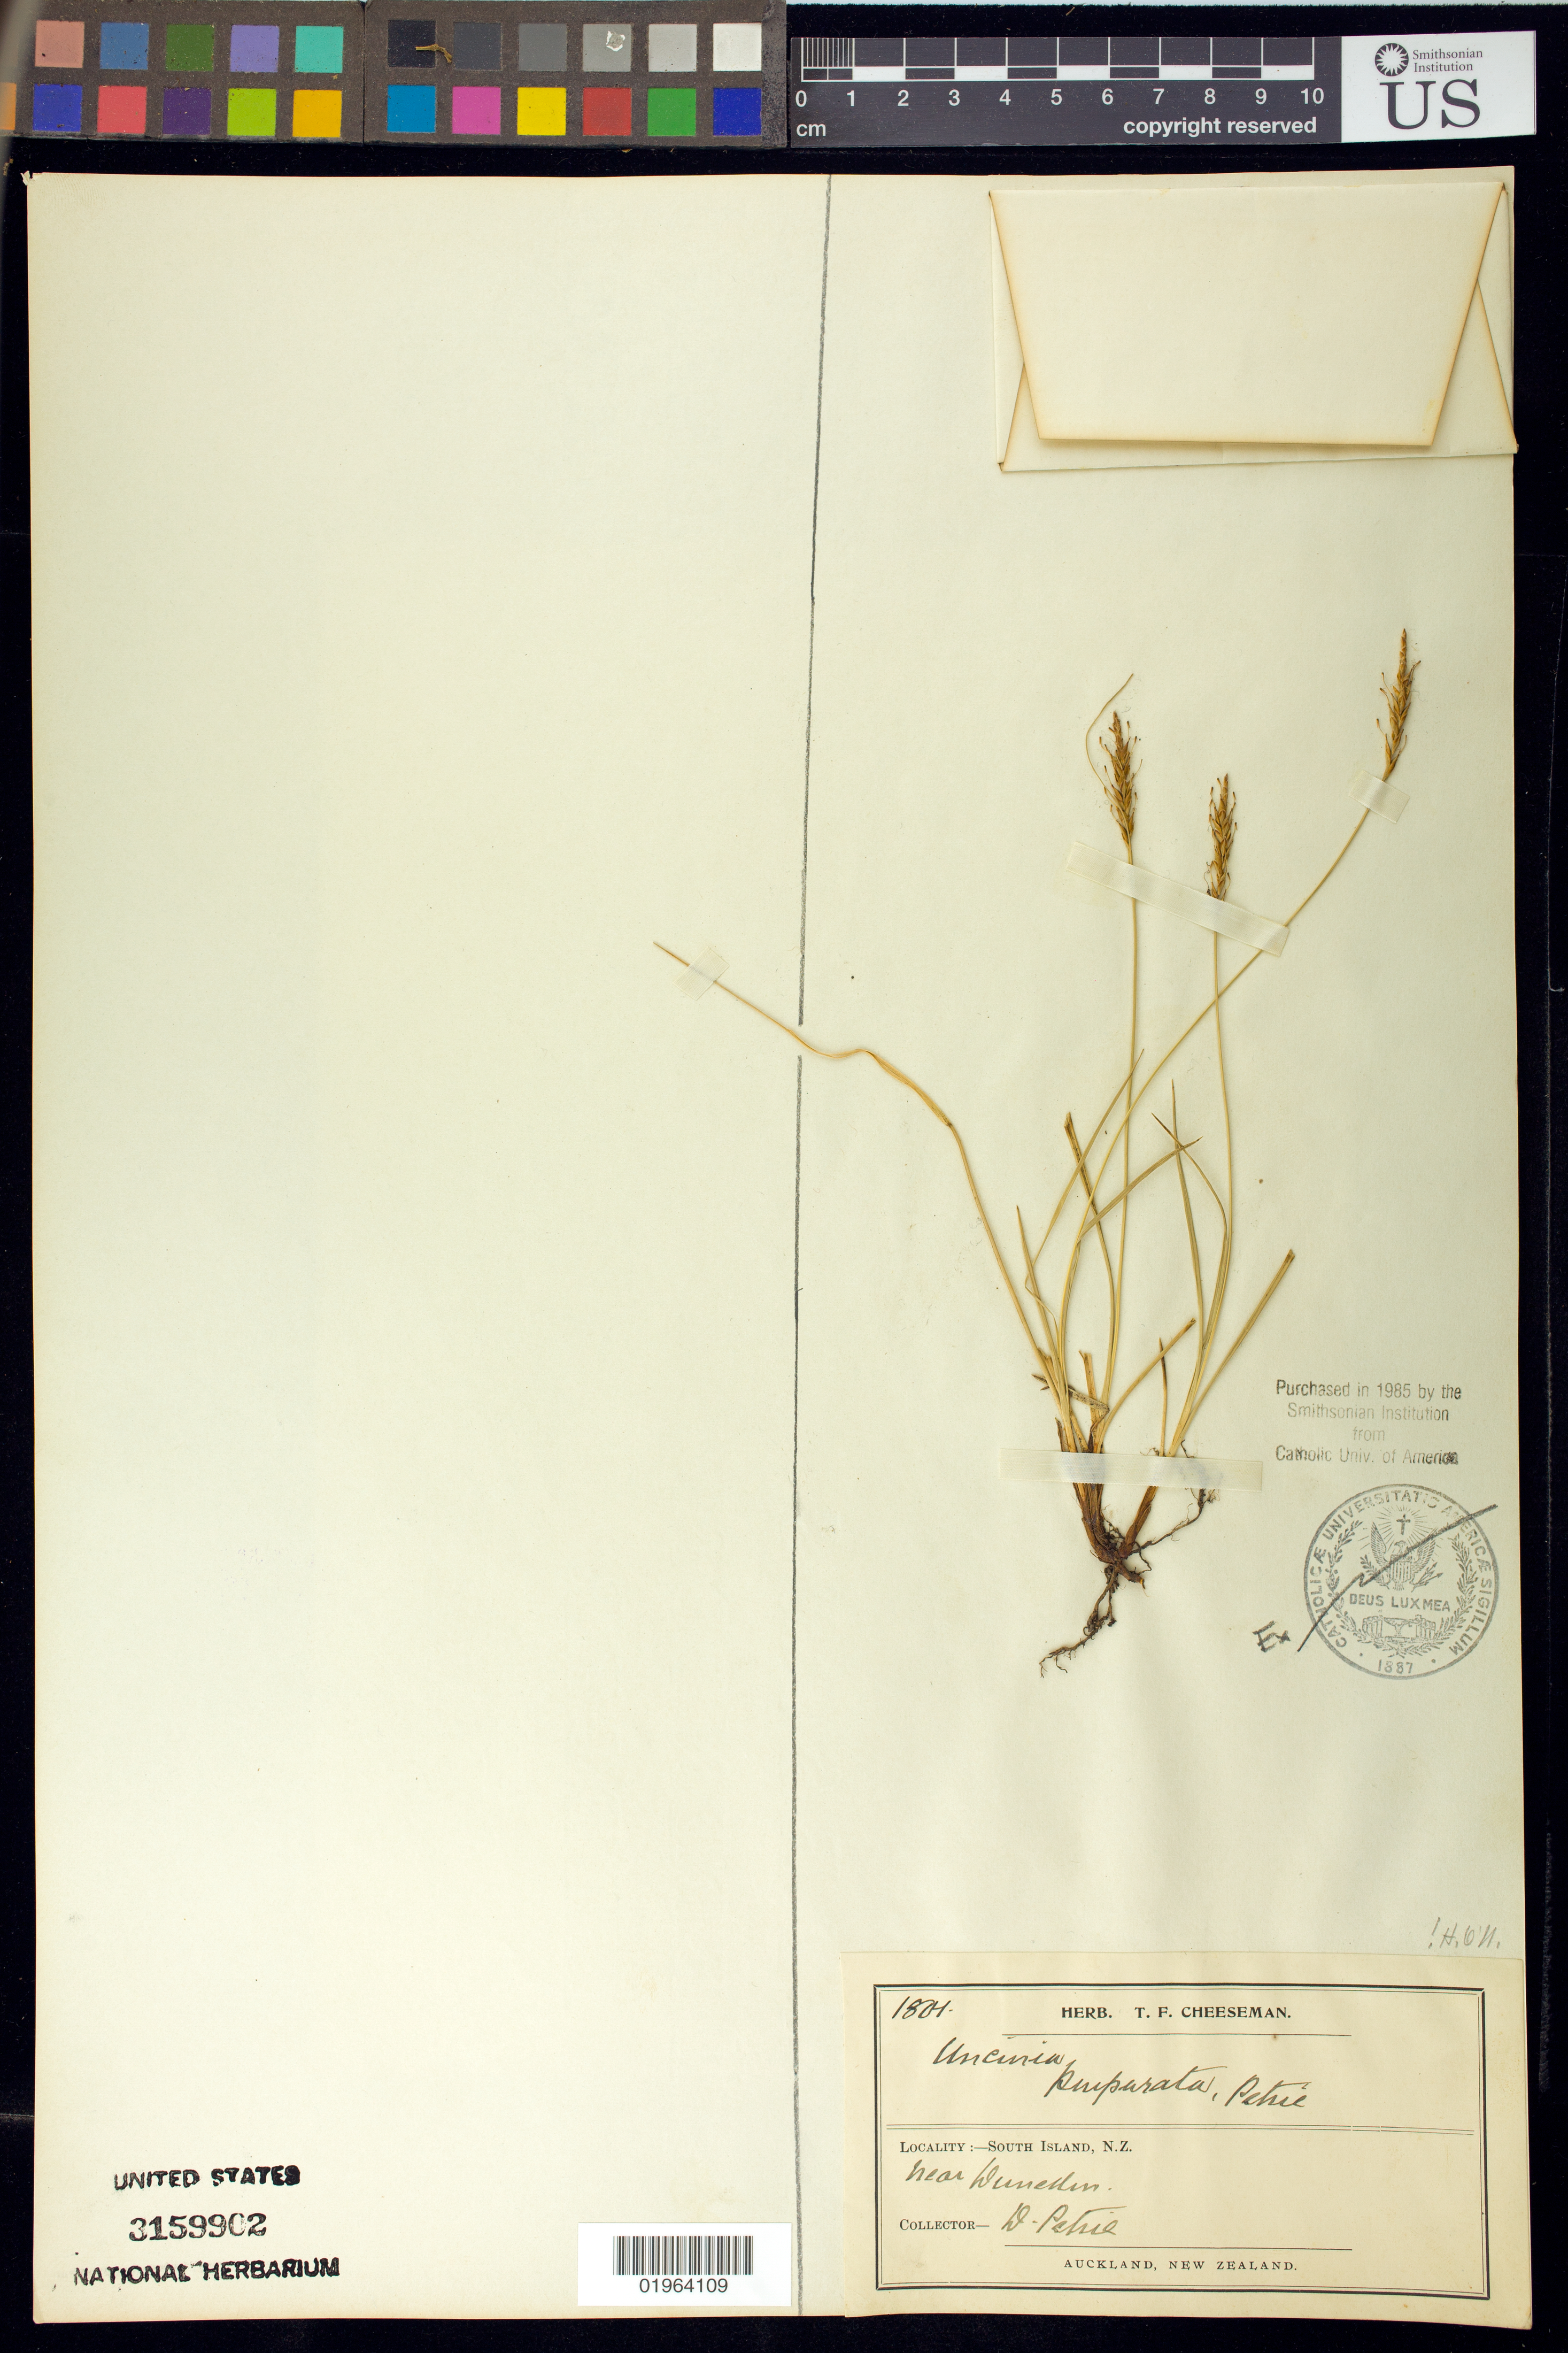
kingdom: Plantae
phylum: Tracheophyta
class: Liliopsida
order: Poales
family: Cyperaceae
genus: Carex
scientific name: Carex purpurata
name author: (Petrie) K.A. Ford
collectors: D. Petrie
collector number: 1804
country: New Zealand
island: South Island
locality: near Dunedin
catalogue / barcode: US 3159902